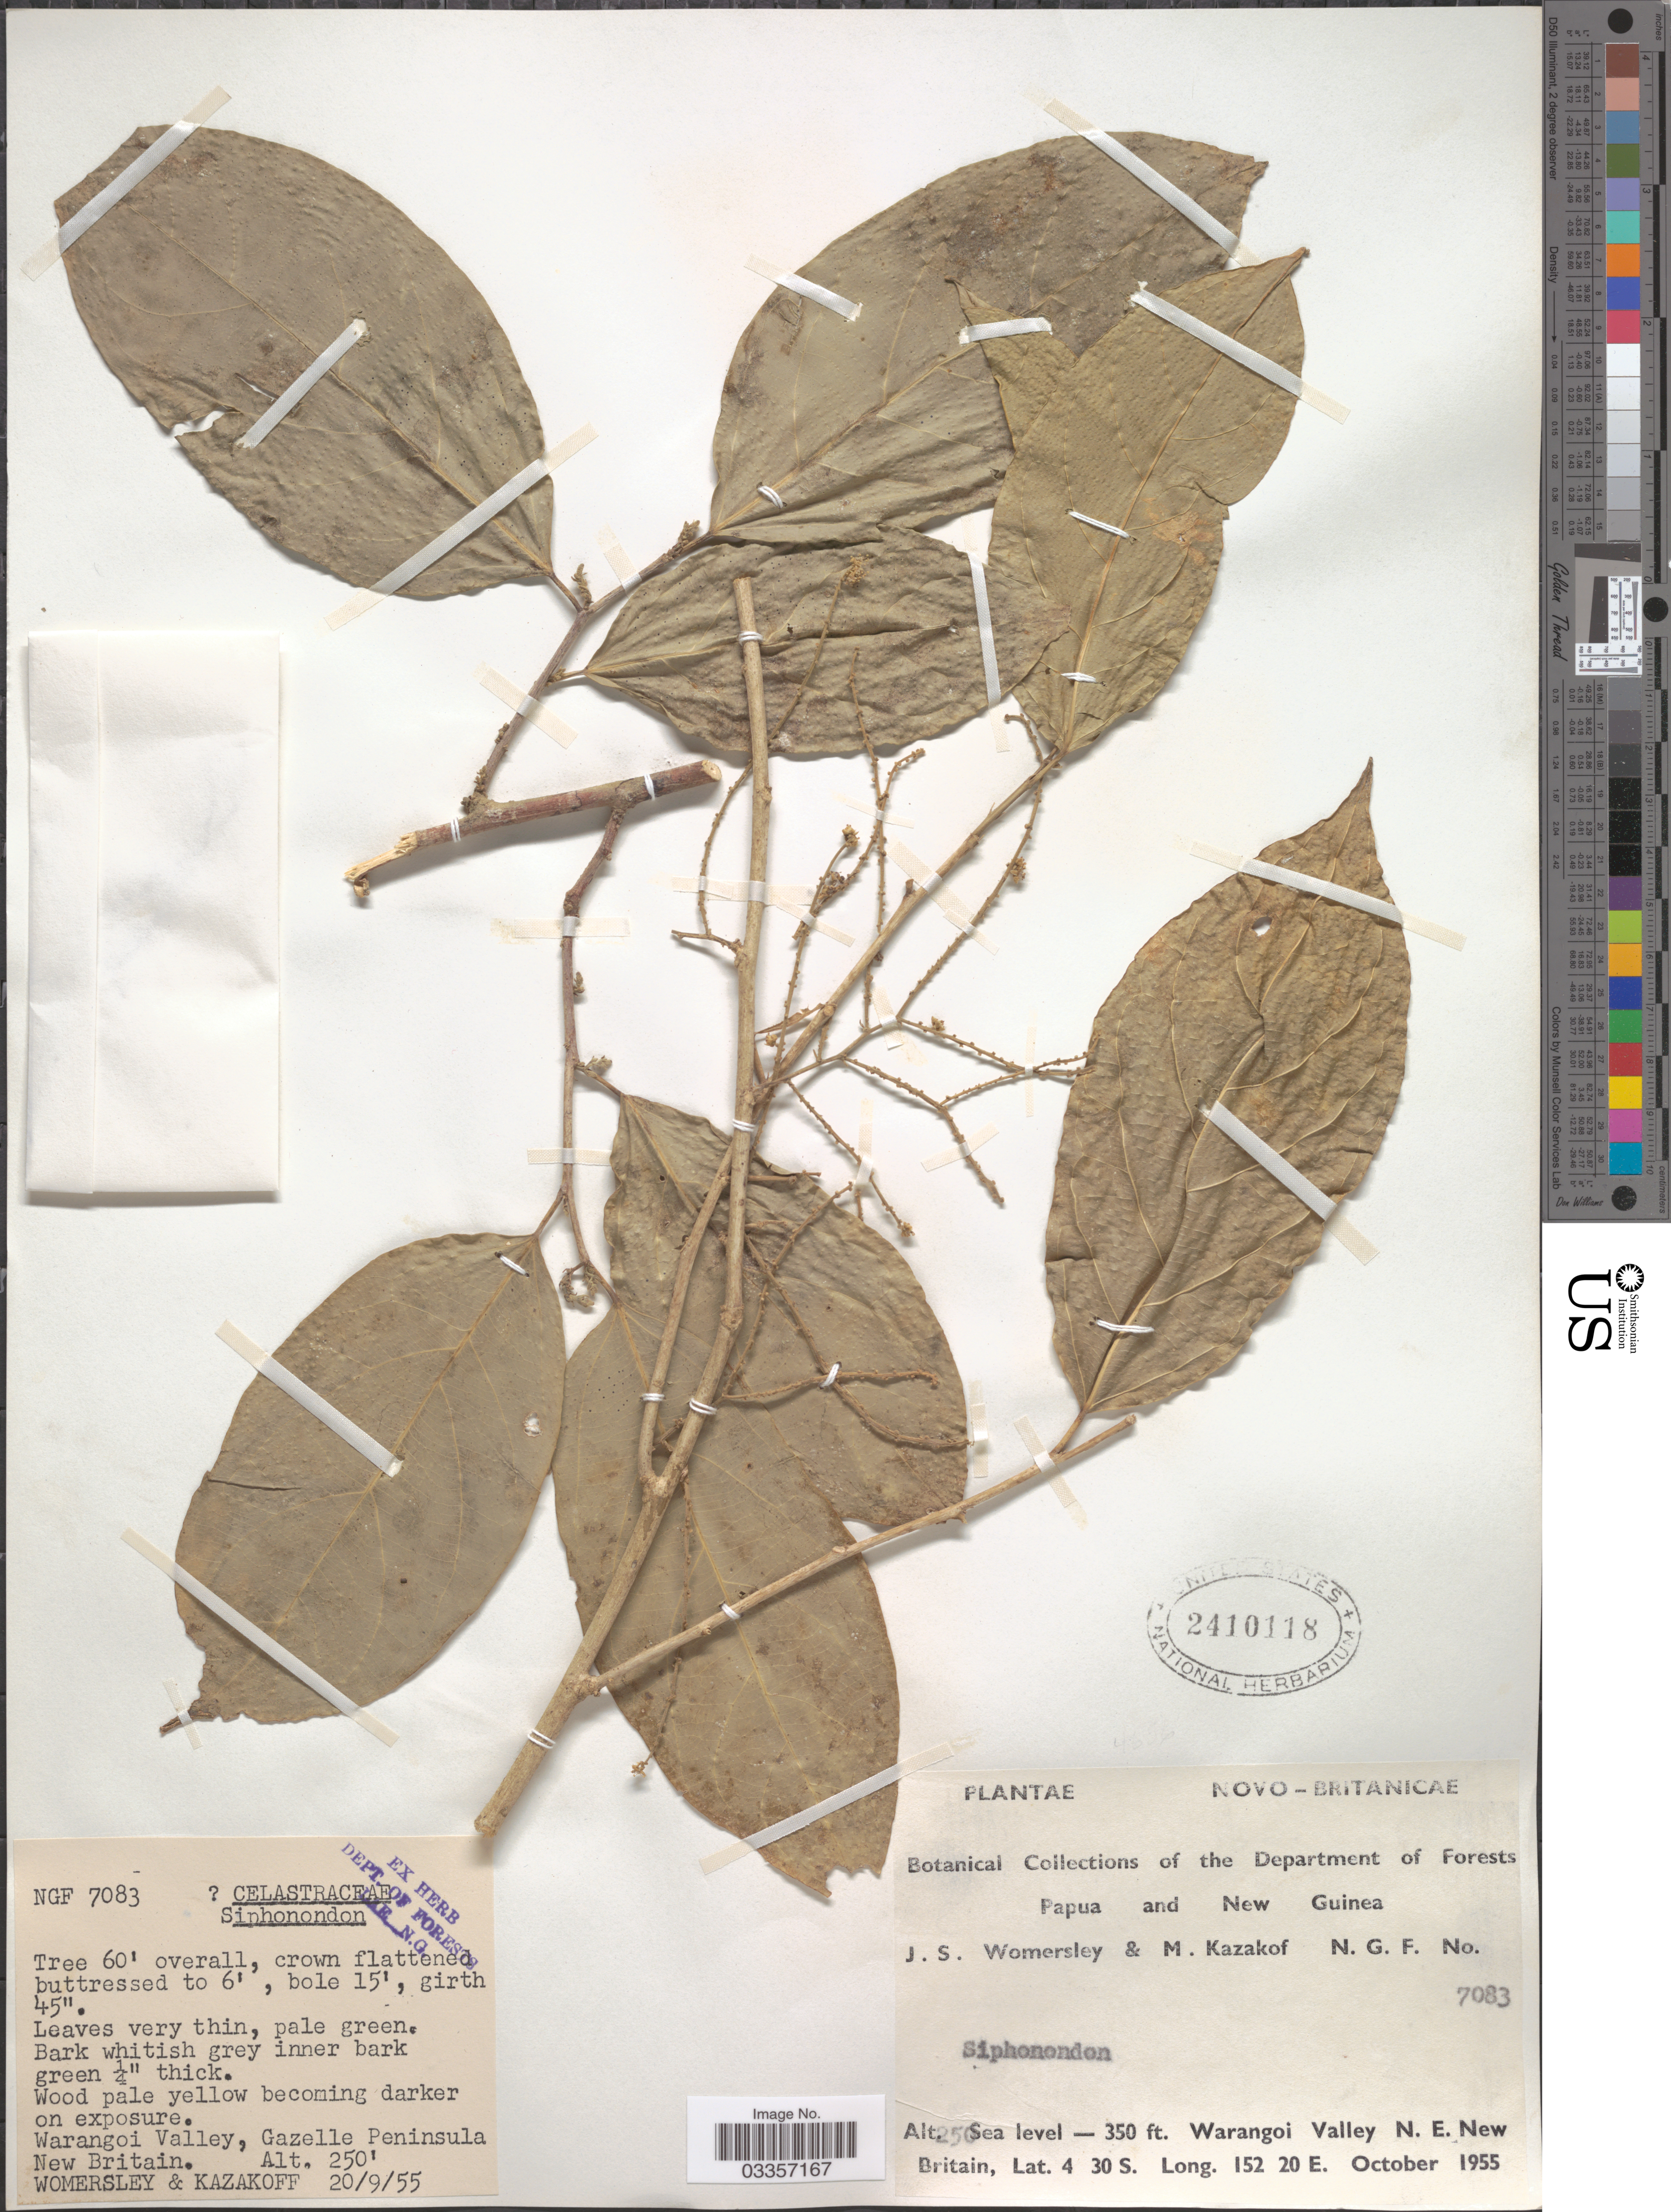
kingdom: Plantae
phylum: Tracheophyta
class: Magnoliopsida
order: Celastrales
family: Celastraceae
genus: Siphonodon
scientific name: Siphonodon sp.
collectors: J. S. Womersley & M. Kazakof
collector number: NGF7083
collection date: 1955-09-20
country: Papua New Guinea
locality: Warangoi Valley N.E. New Britain, Gazelle Peninsula.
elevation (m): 0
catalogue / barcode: US 2410118